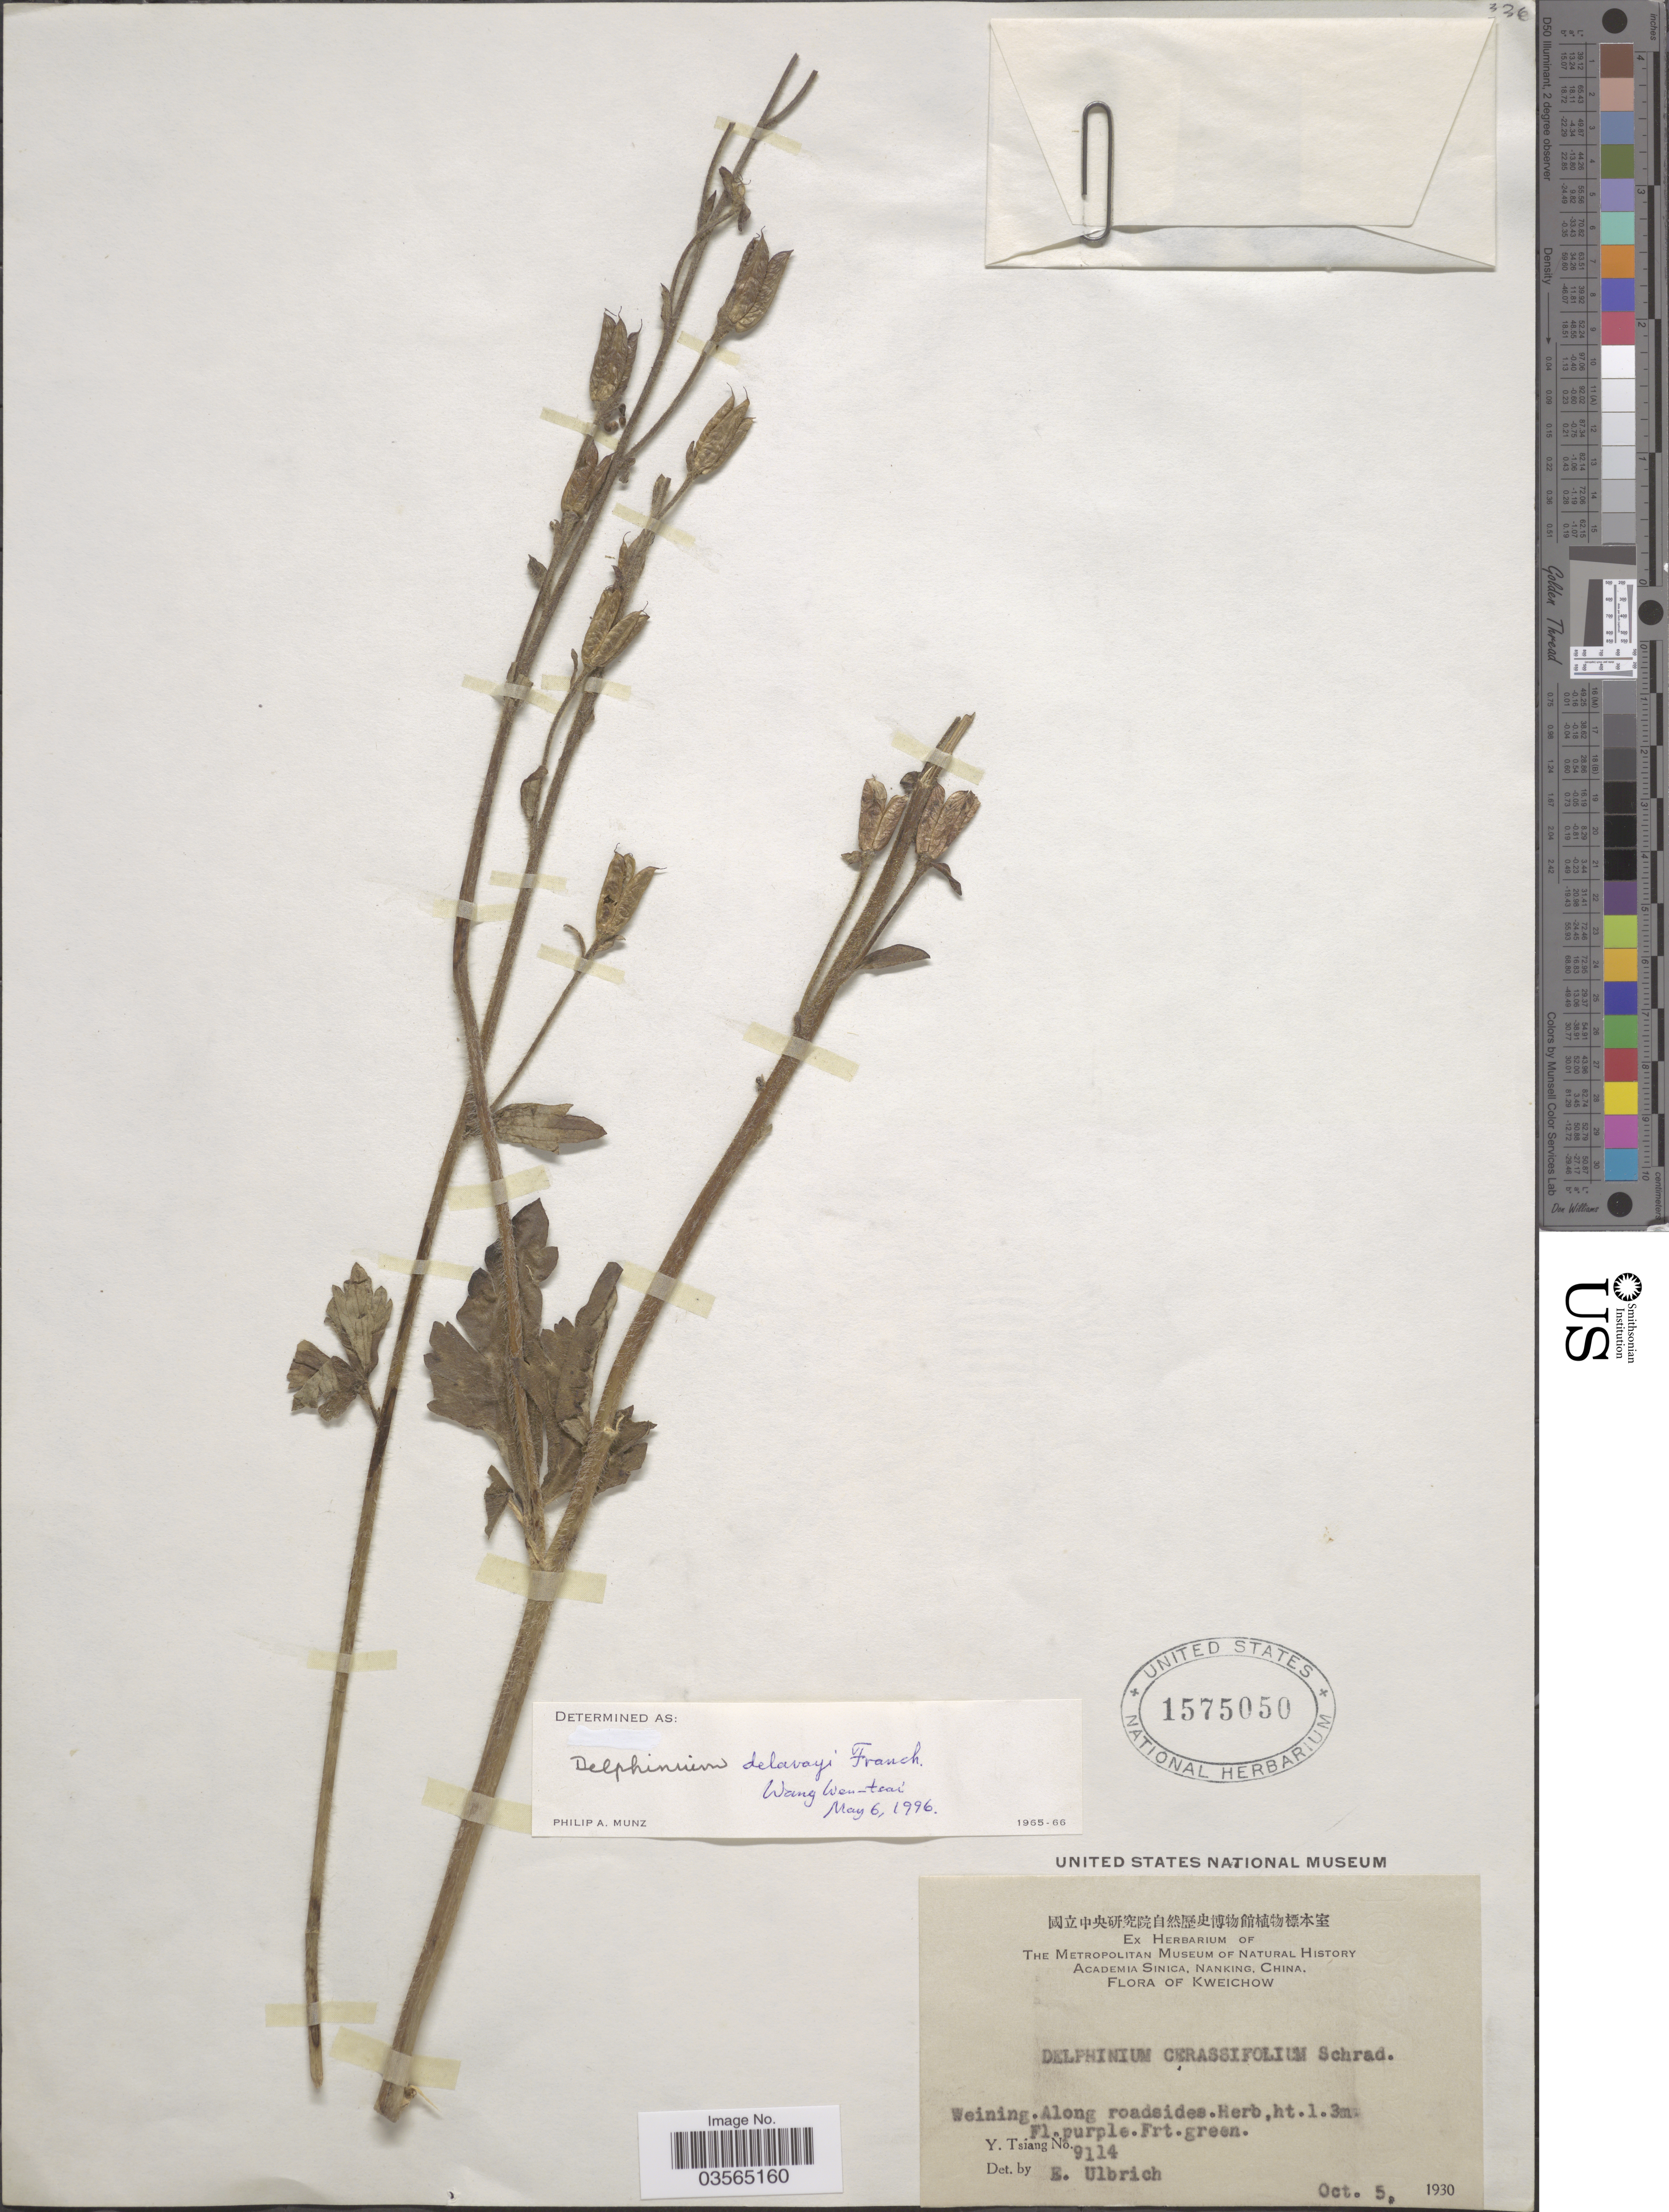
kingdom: Plantae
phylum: Tracheophyta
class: Magnoliopsida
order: Ranunculales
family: Ranunculaceae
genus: Delphinium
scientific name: Delphinium sp.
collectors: Y. Tsiang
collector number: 9114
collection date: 1930-10-05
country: China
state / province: Guizhou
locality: Kweichow. Weining. Along roadside.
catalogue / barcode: US 1575050